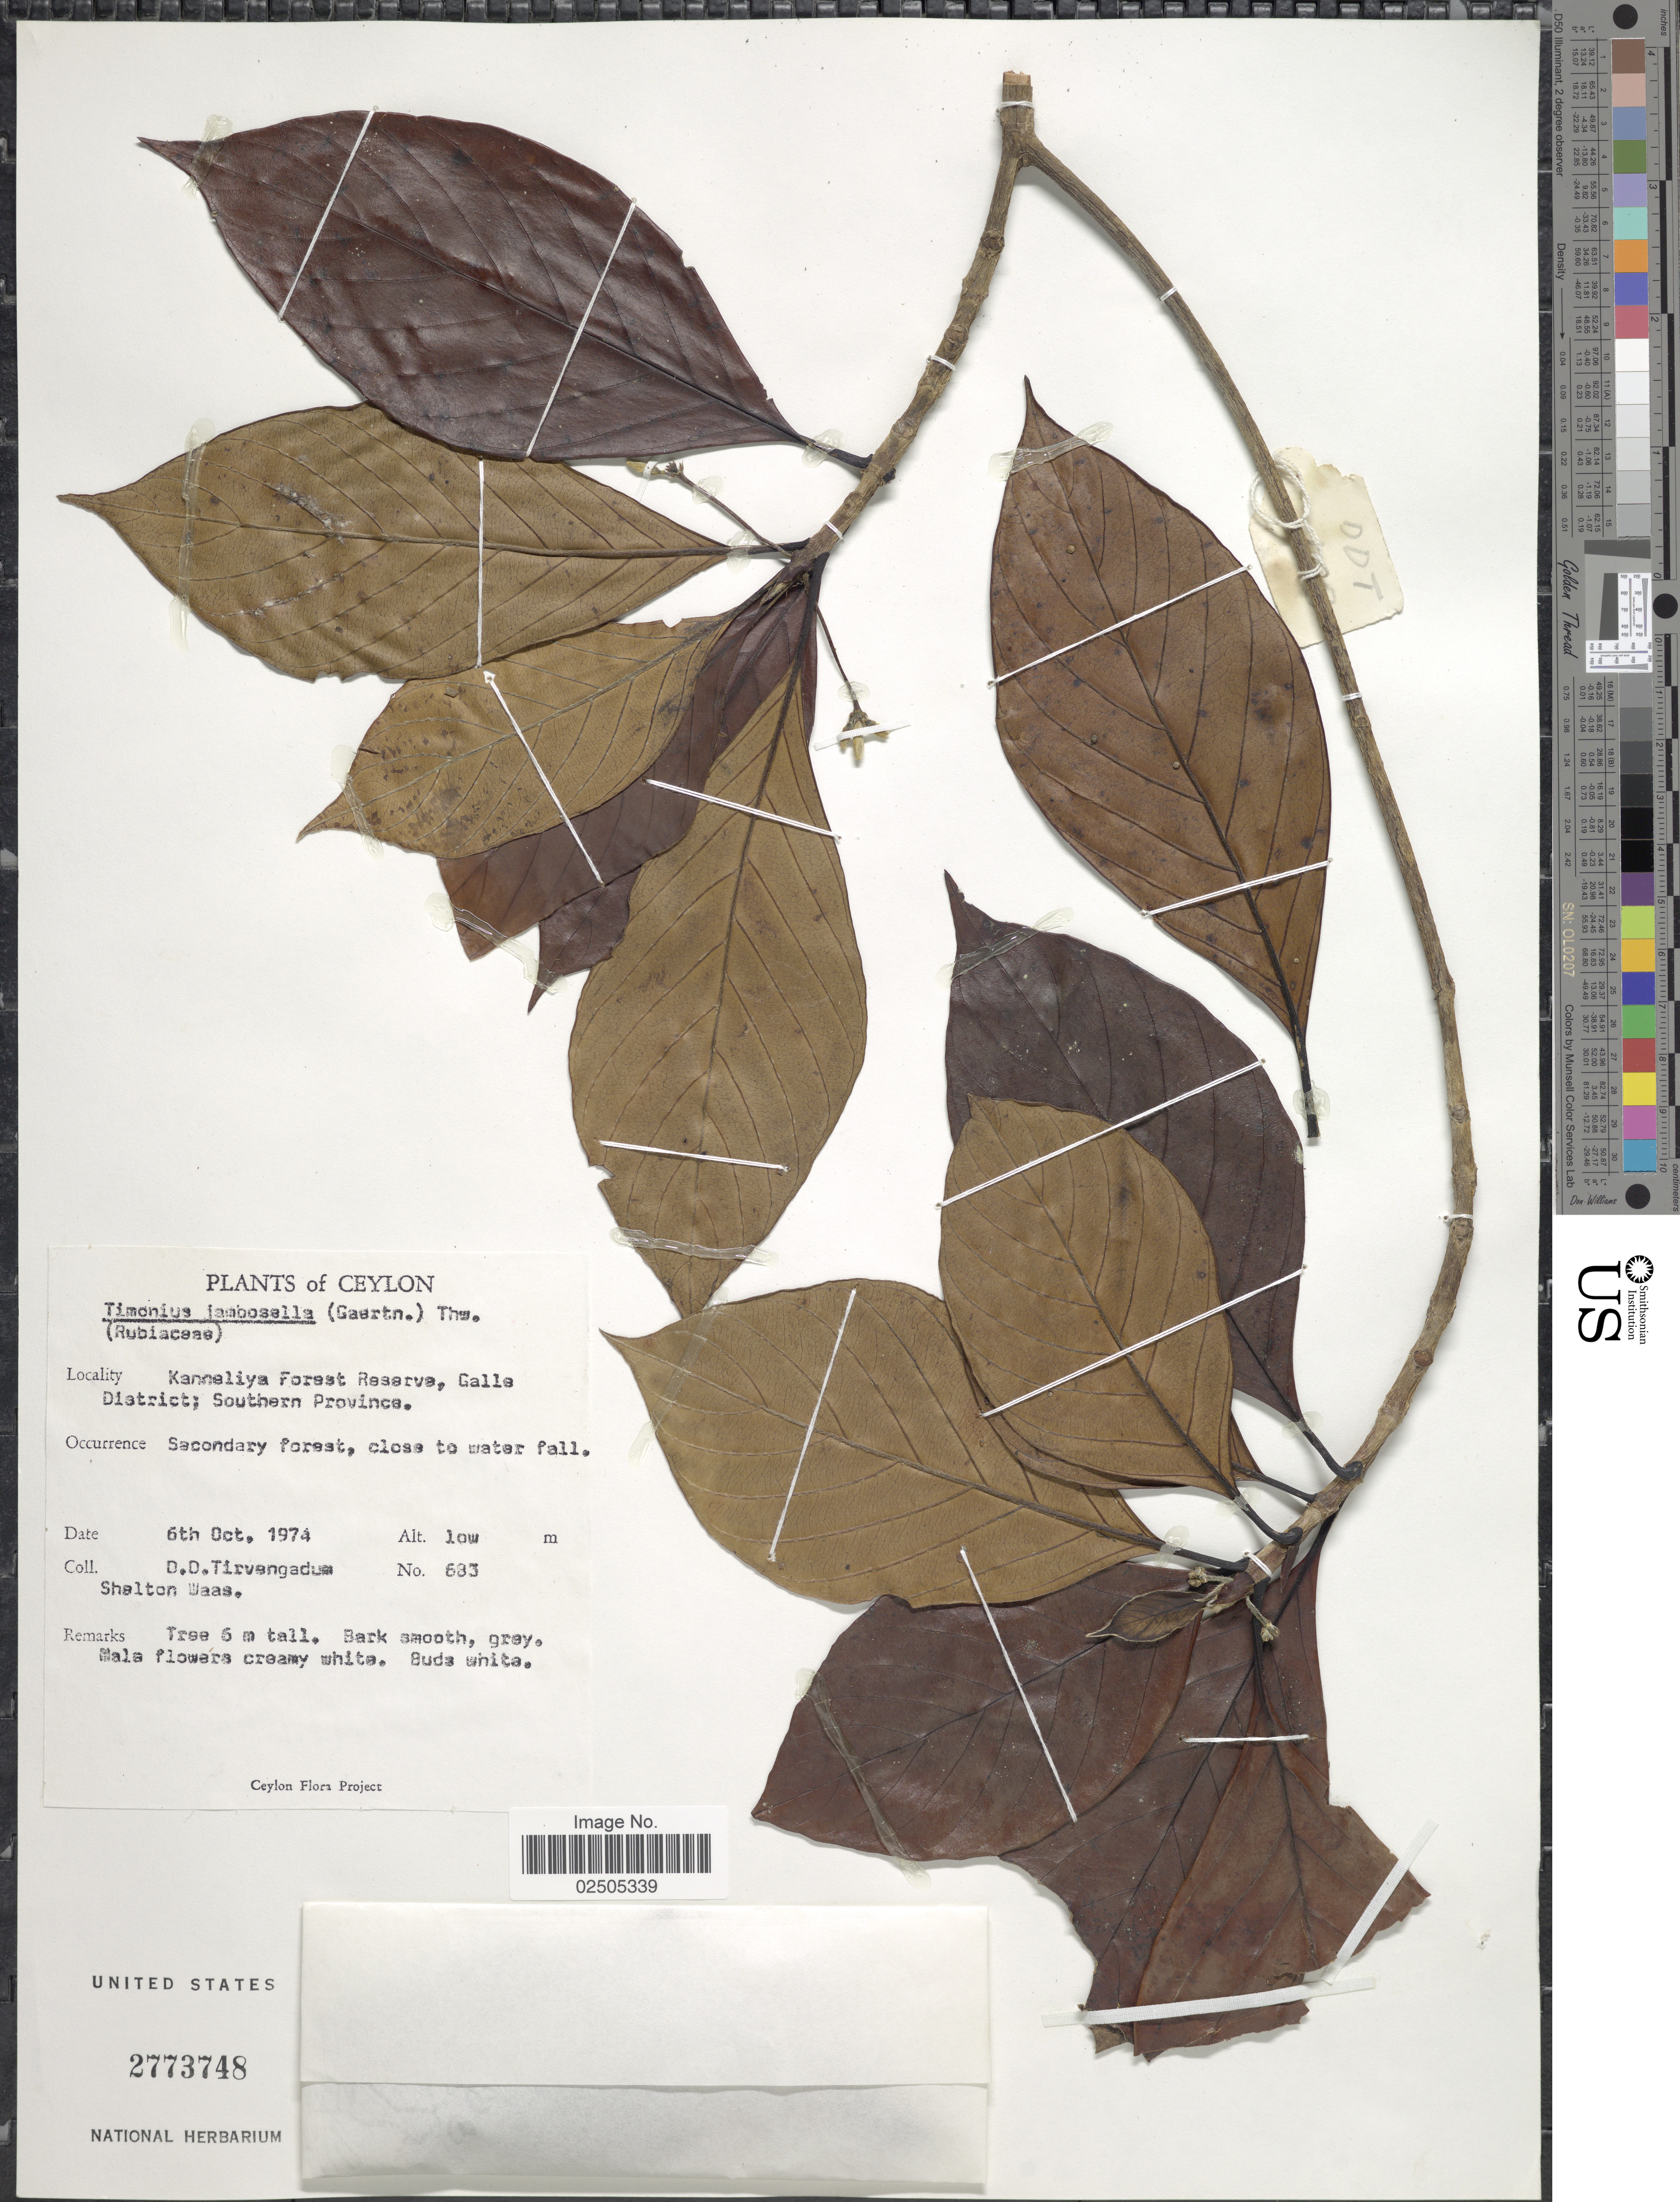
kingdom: Plantae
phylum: Tracheophyta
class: Magnoliopsida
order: Gentianales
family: Rubiaceae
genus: Timonius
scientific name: Timonius jambosella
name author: Thwaites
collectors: D. Tirvengadum & S. Waas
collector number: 683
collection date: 1974-10-06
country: Sri Lanka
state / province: Southern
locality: Ceylon, Kanneliya Forest Reserve, Galle District; Southern Province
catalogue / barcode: US 2773748